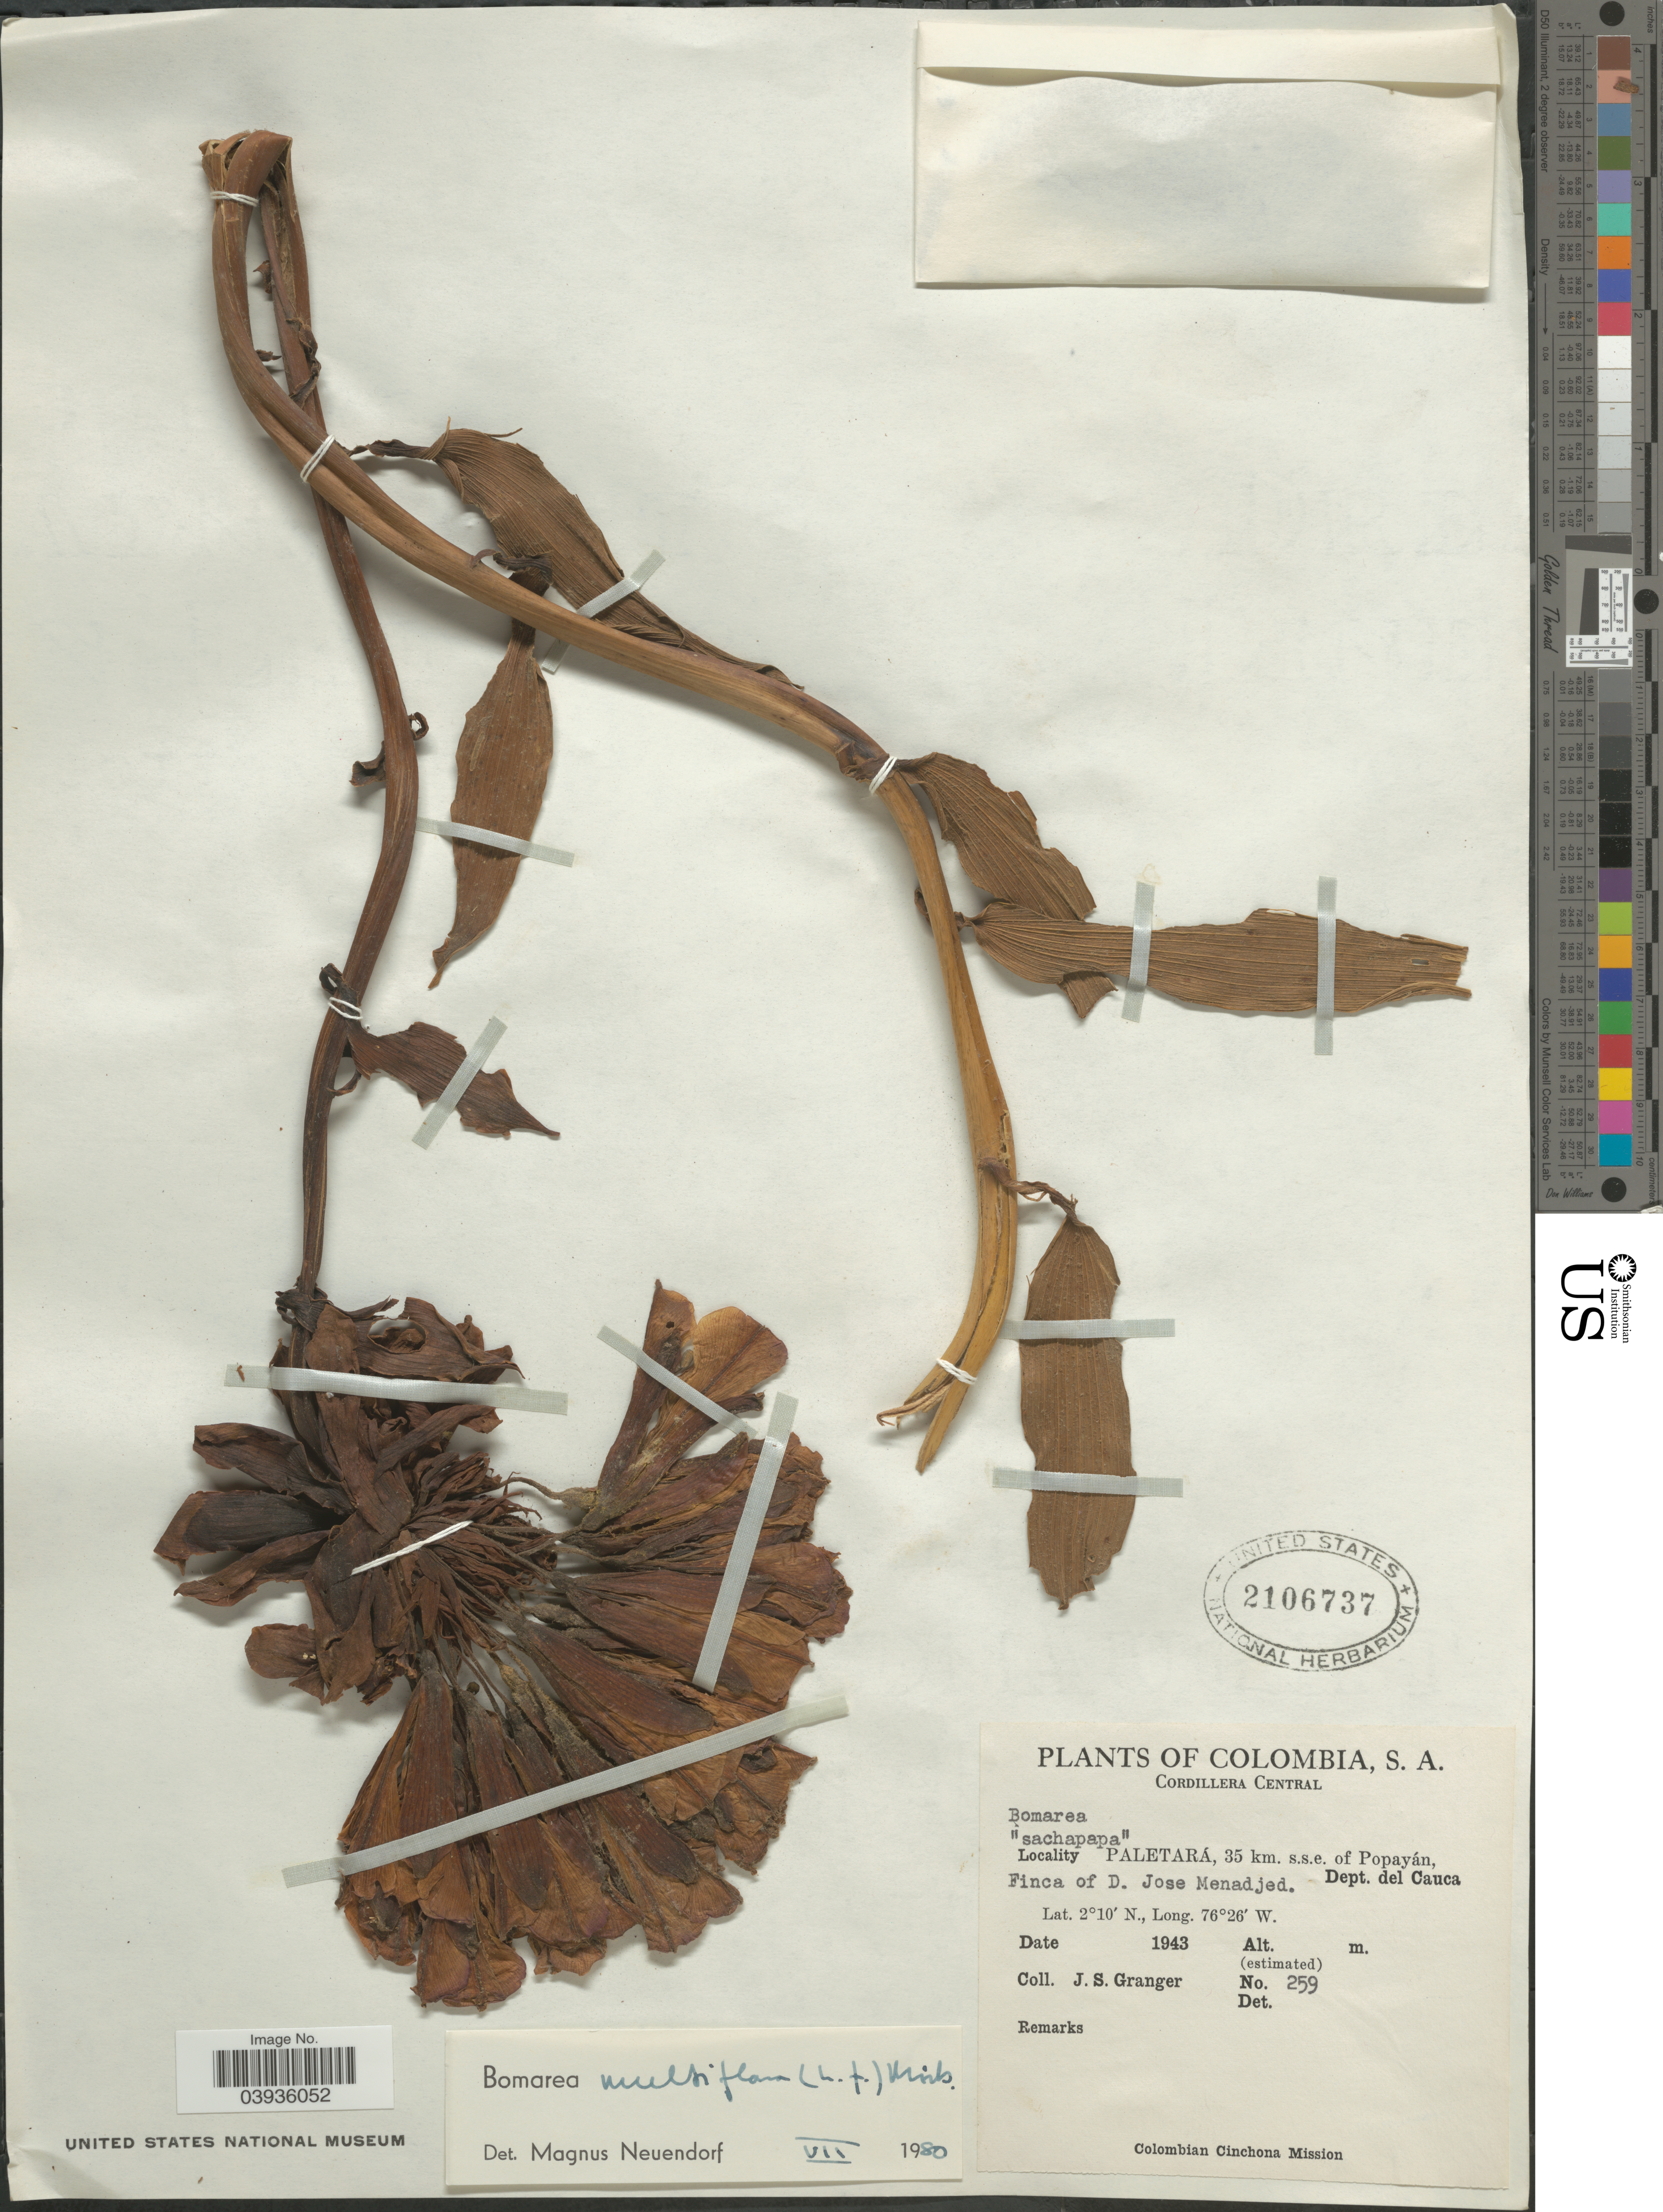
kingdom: Plantae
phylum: Tracheophyta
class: Liliopsida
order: Liliales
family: Alstroemeriaceae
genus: Bomarea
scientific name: Bomarea multiflora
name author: (L. f.) Mirb.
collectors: J. Granger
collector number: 259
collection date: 1943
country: Colombia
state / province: Cauca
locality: Cordillera Central. Paletará, 35 km. s.s.e. of Popayán, Dept. del Cauca. Finca of D. Jose Menadjed.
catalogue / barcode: US 2106737